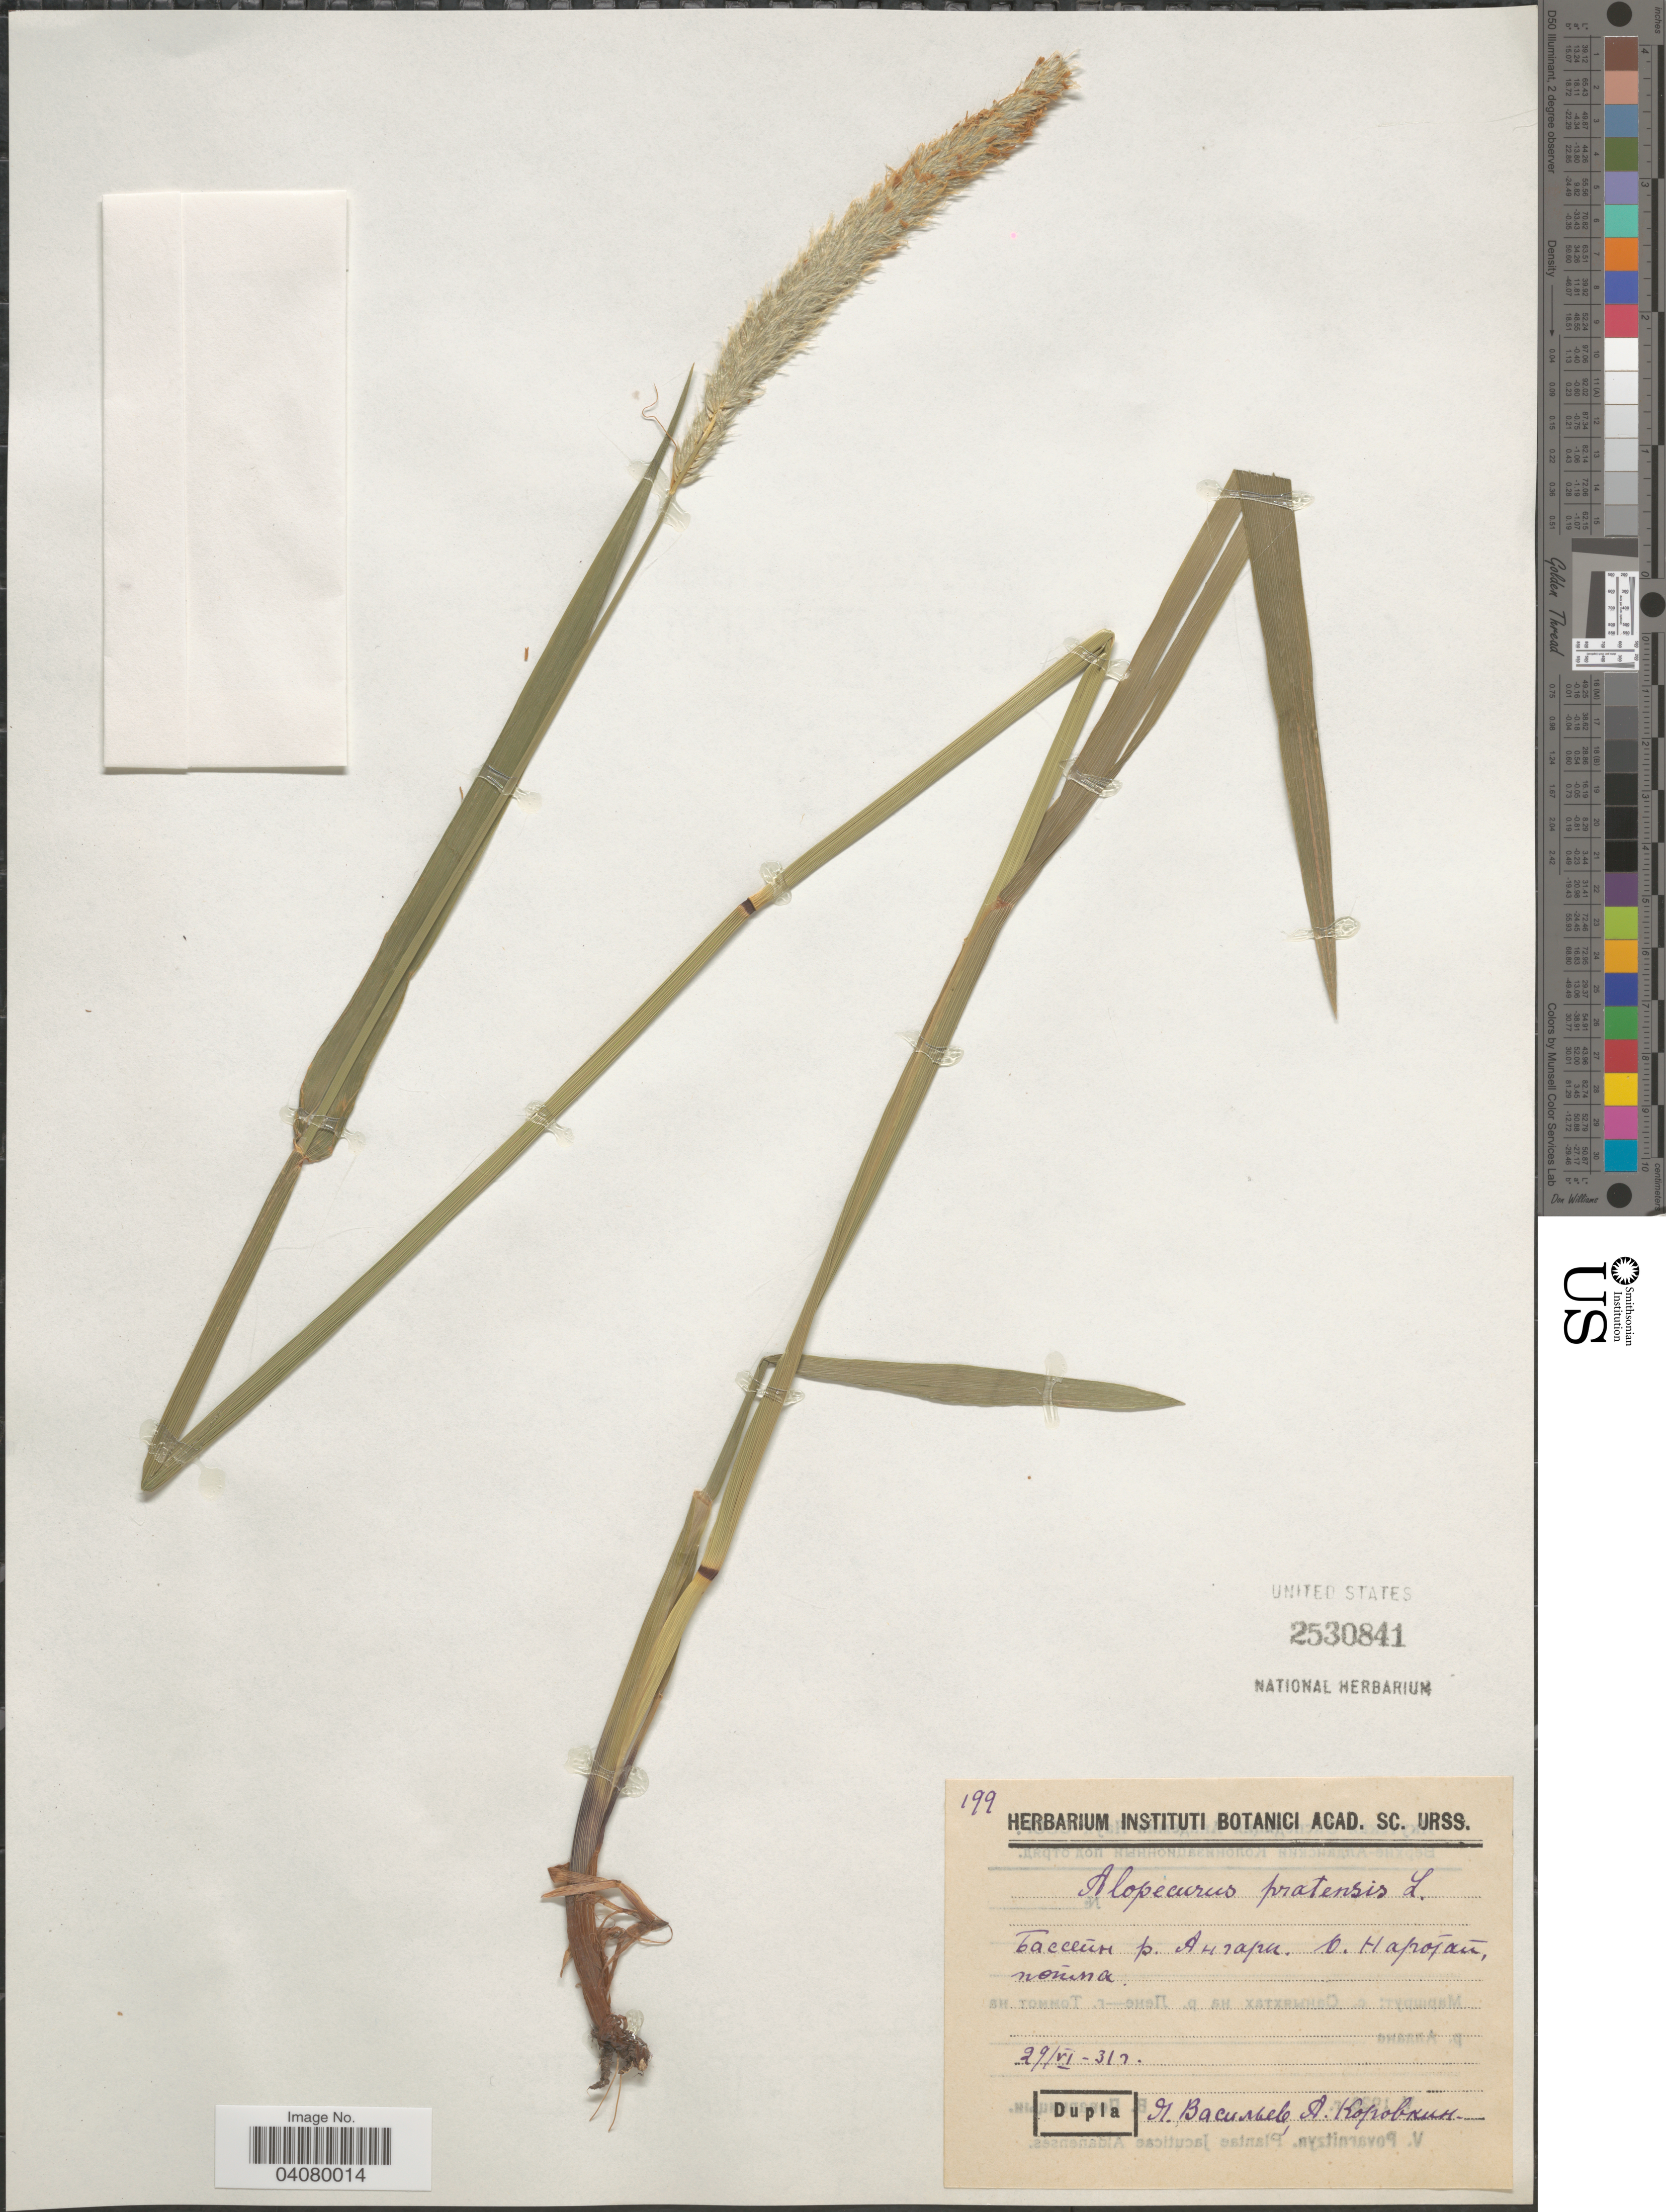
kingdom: Plantae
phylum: Tracheophyta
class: Liliopsida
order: Poales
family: Poaceae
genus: Alopecurus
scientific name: Alopecurus pratensis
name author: L.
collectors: Y. Vasilev & A. Korovkin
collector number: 199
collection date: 1931-06-29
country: Russian Federation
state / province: Irkutsk/ Krasnoyarsk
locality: Basin of river Angara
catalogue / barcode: US 2530841